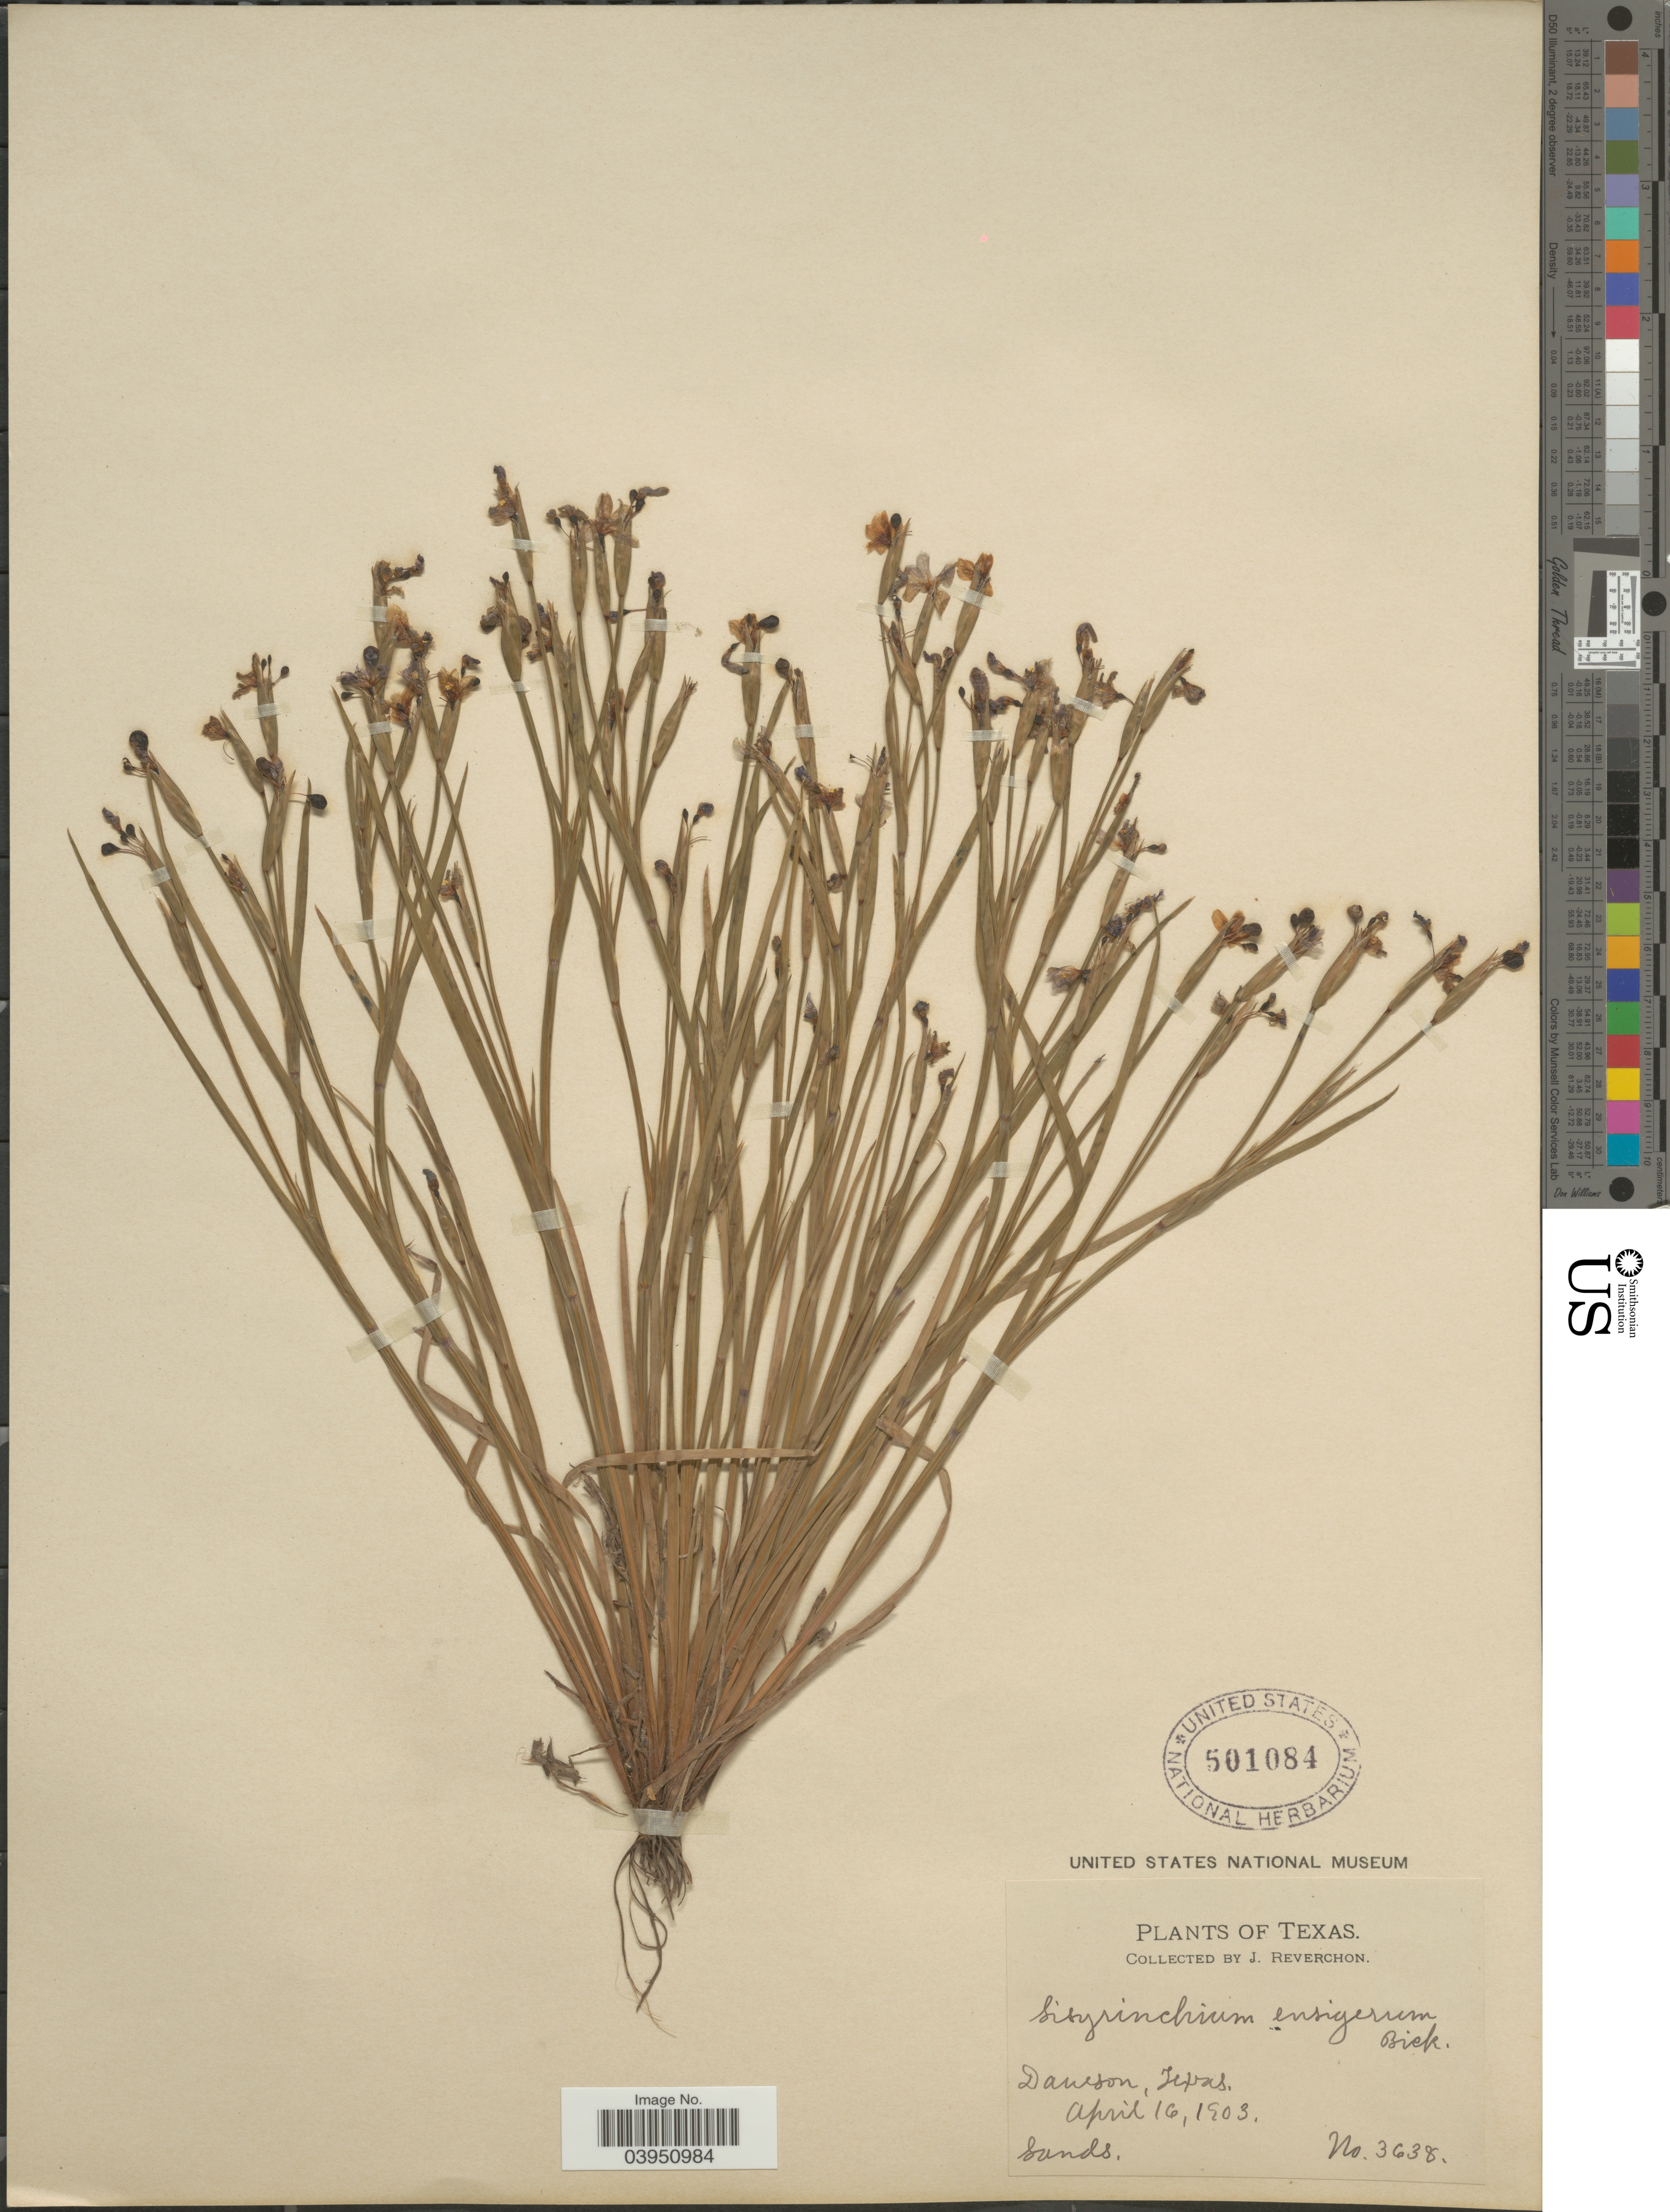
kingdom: Plantae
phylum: Tracheophyta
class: Liliopsida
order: Asparagales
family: Iridaceae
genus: Sisyrinchium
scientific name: Sisyrinchium ensigerum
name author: E.P. Bicknell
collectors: J. Reverchon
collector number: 3638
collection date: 1903-04-16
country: United States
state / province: Texas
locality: Dawson.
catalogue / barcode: US 501084